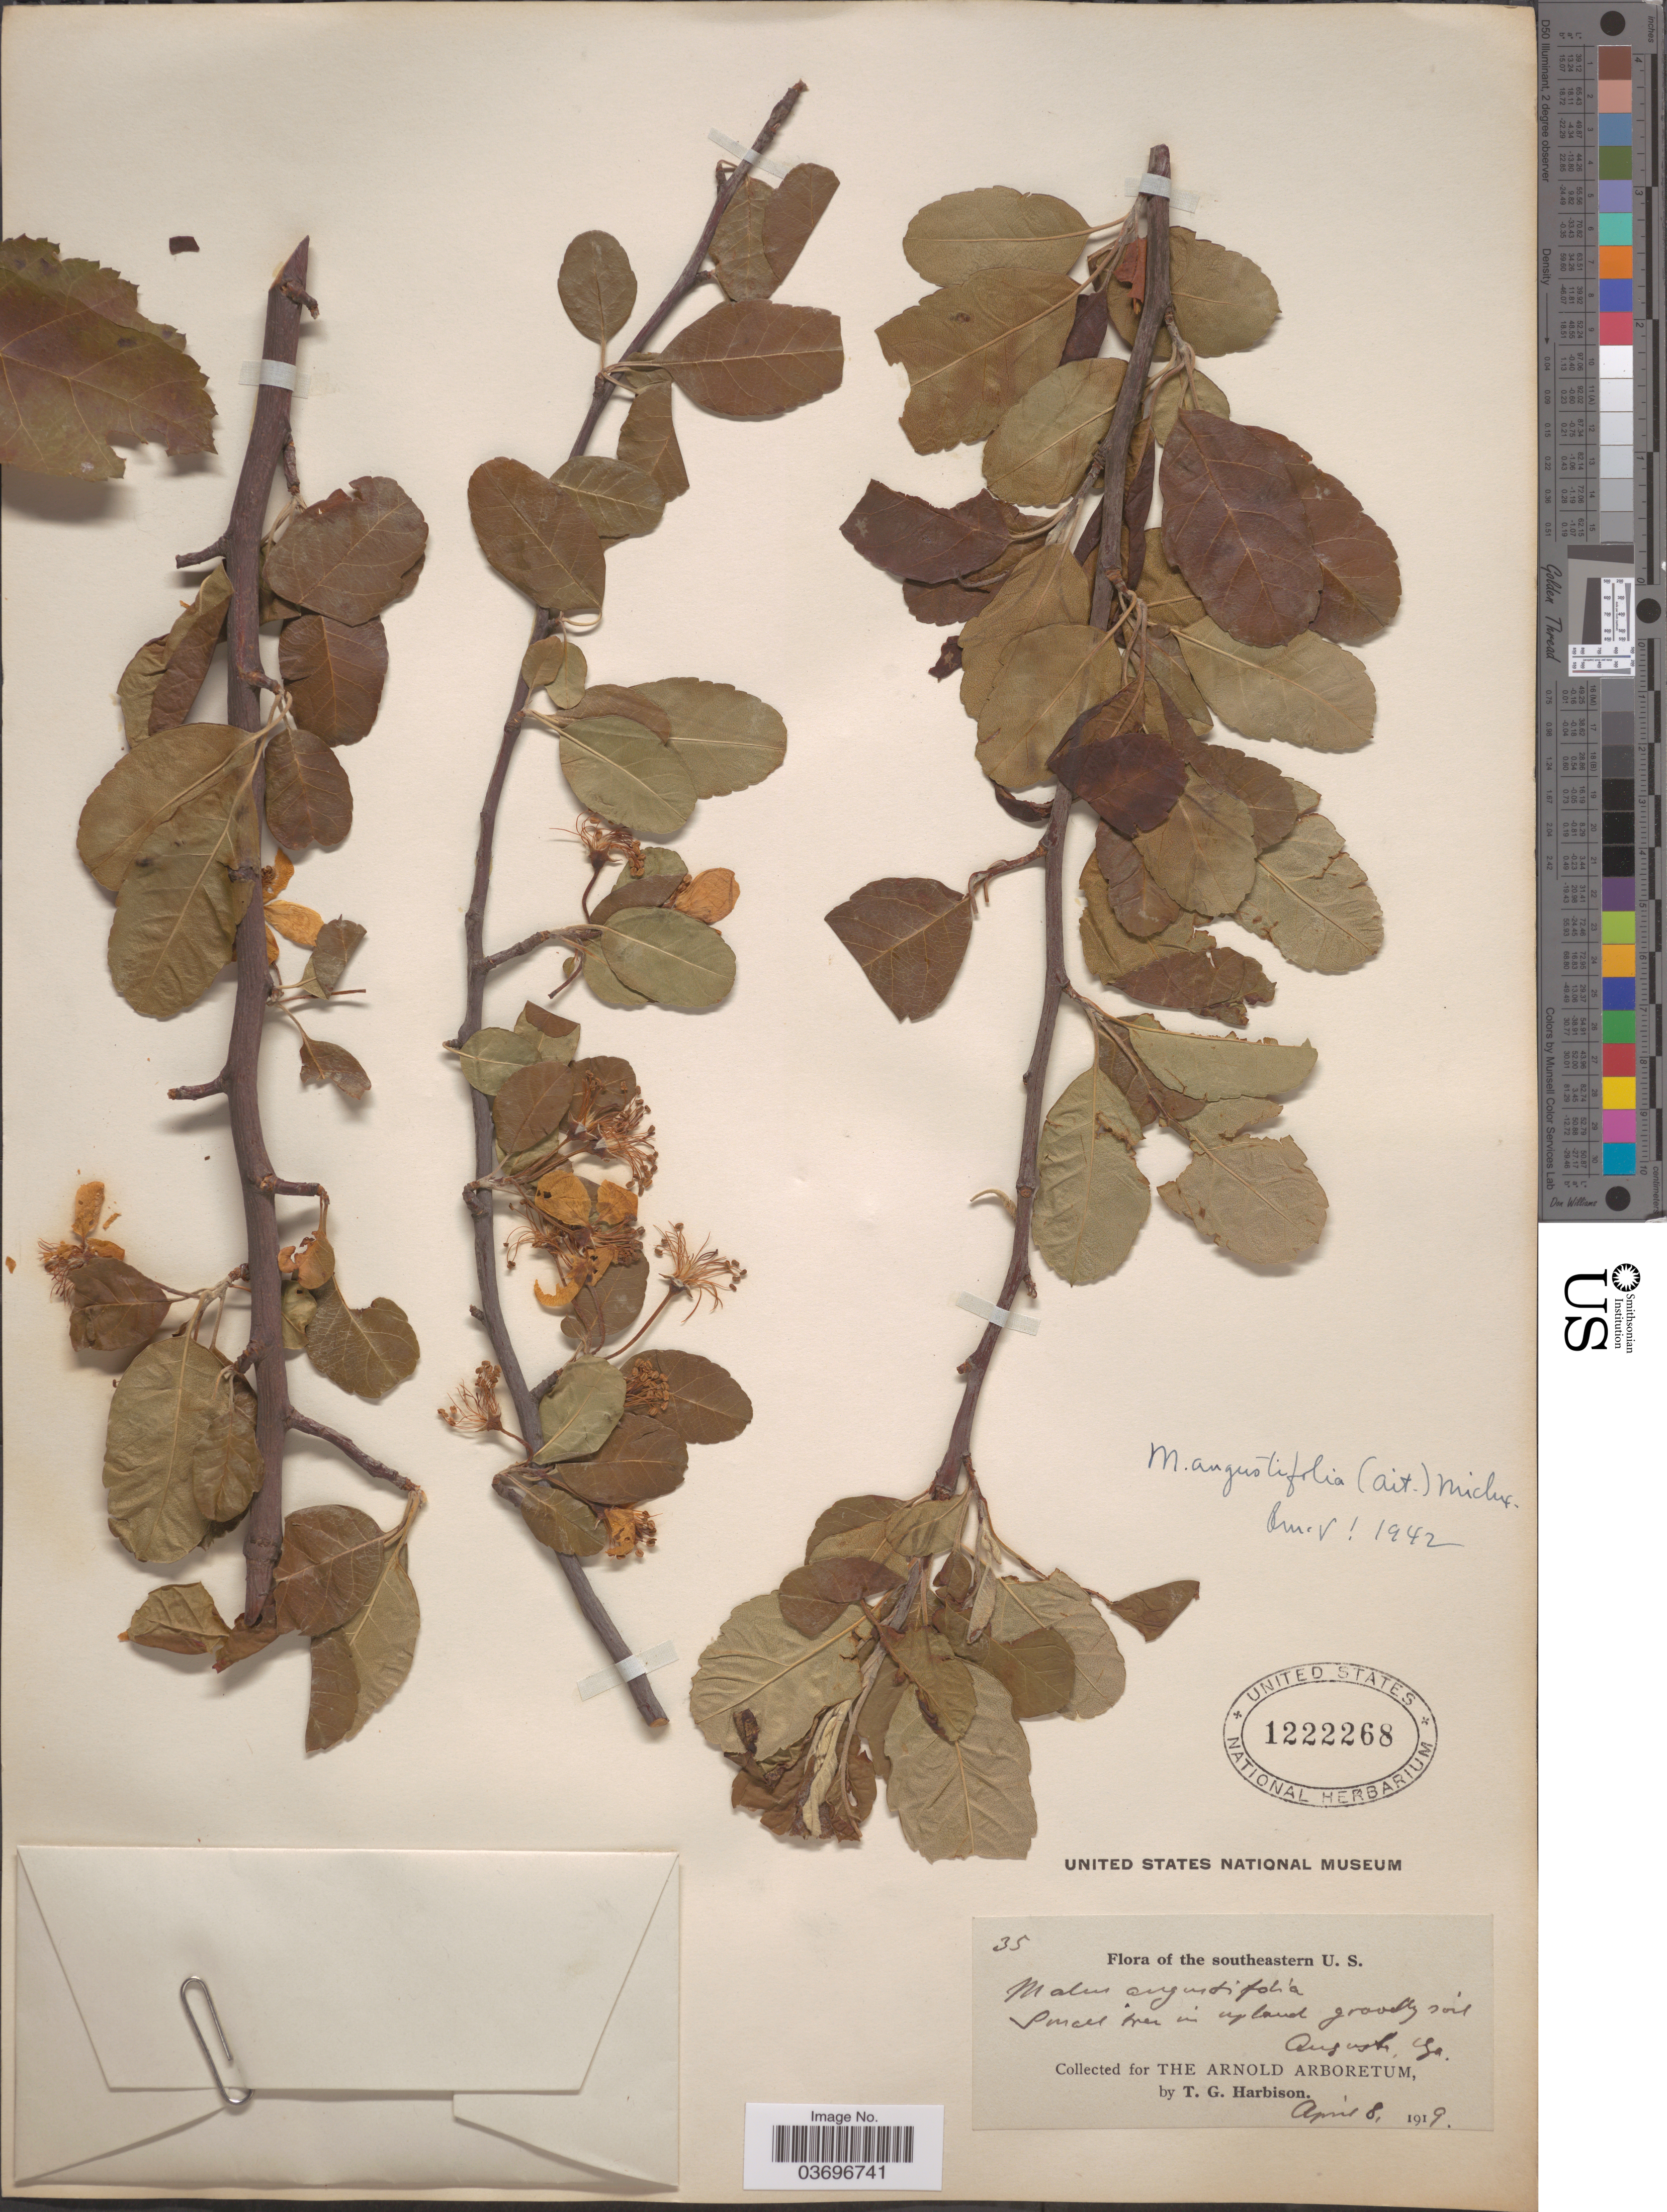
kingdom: Plantae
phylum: Tracheophyta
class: Magnoliopsida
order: Rosales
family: Rosaceae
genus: Malus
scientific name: Malus angustifolia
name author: (Aiton) Michx.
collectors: T. Harbison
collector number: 35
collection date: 1919-04-08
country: United States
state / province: Georgia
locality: Southeastern U. S. Augusta.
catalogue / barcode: US 1222268